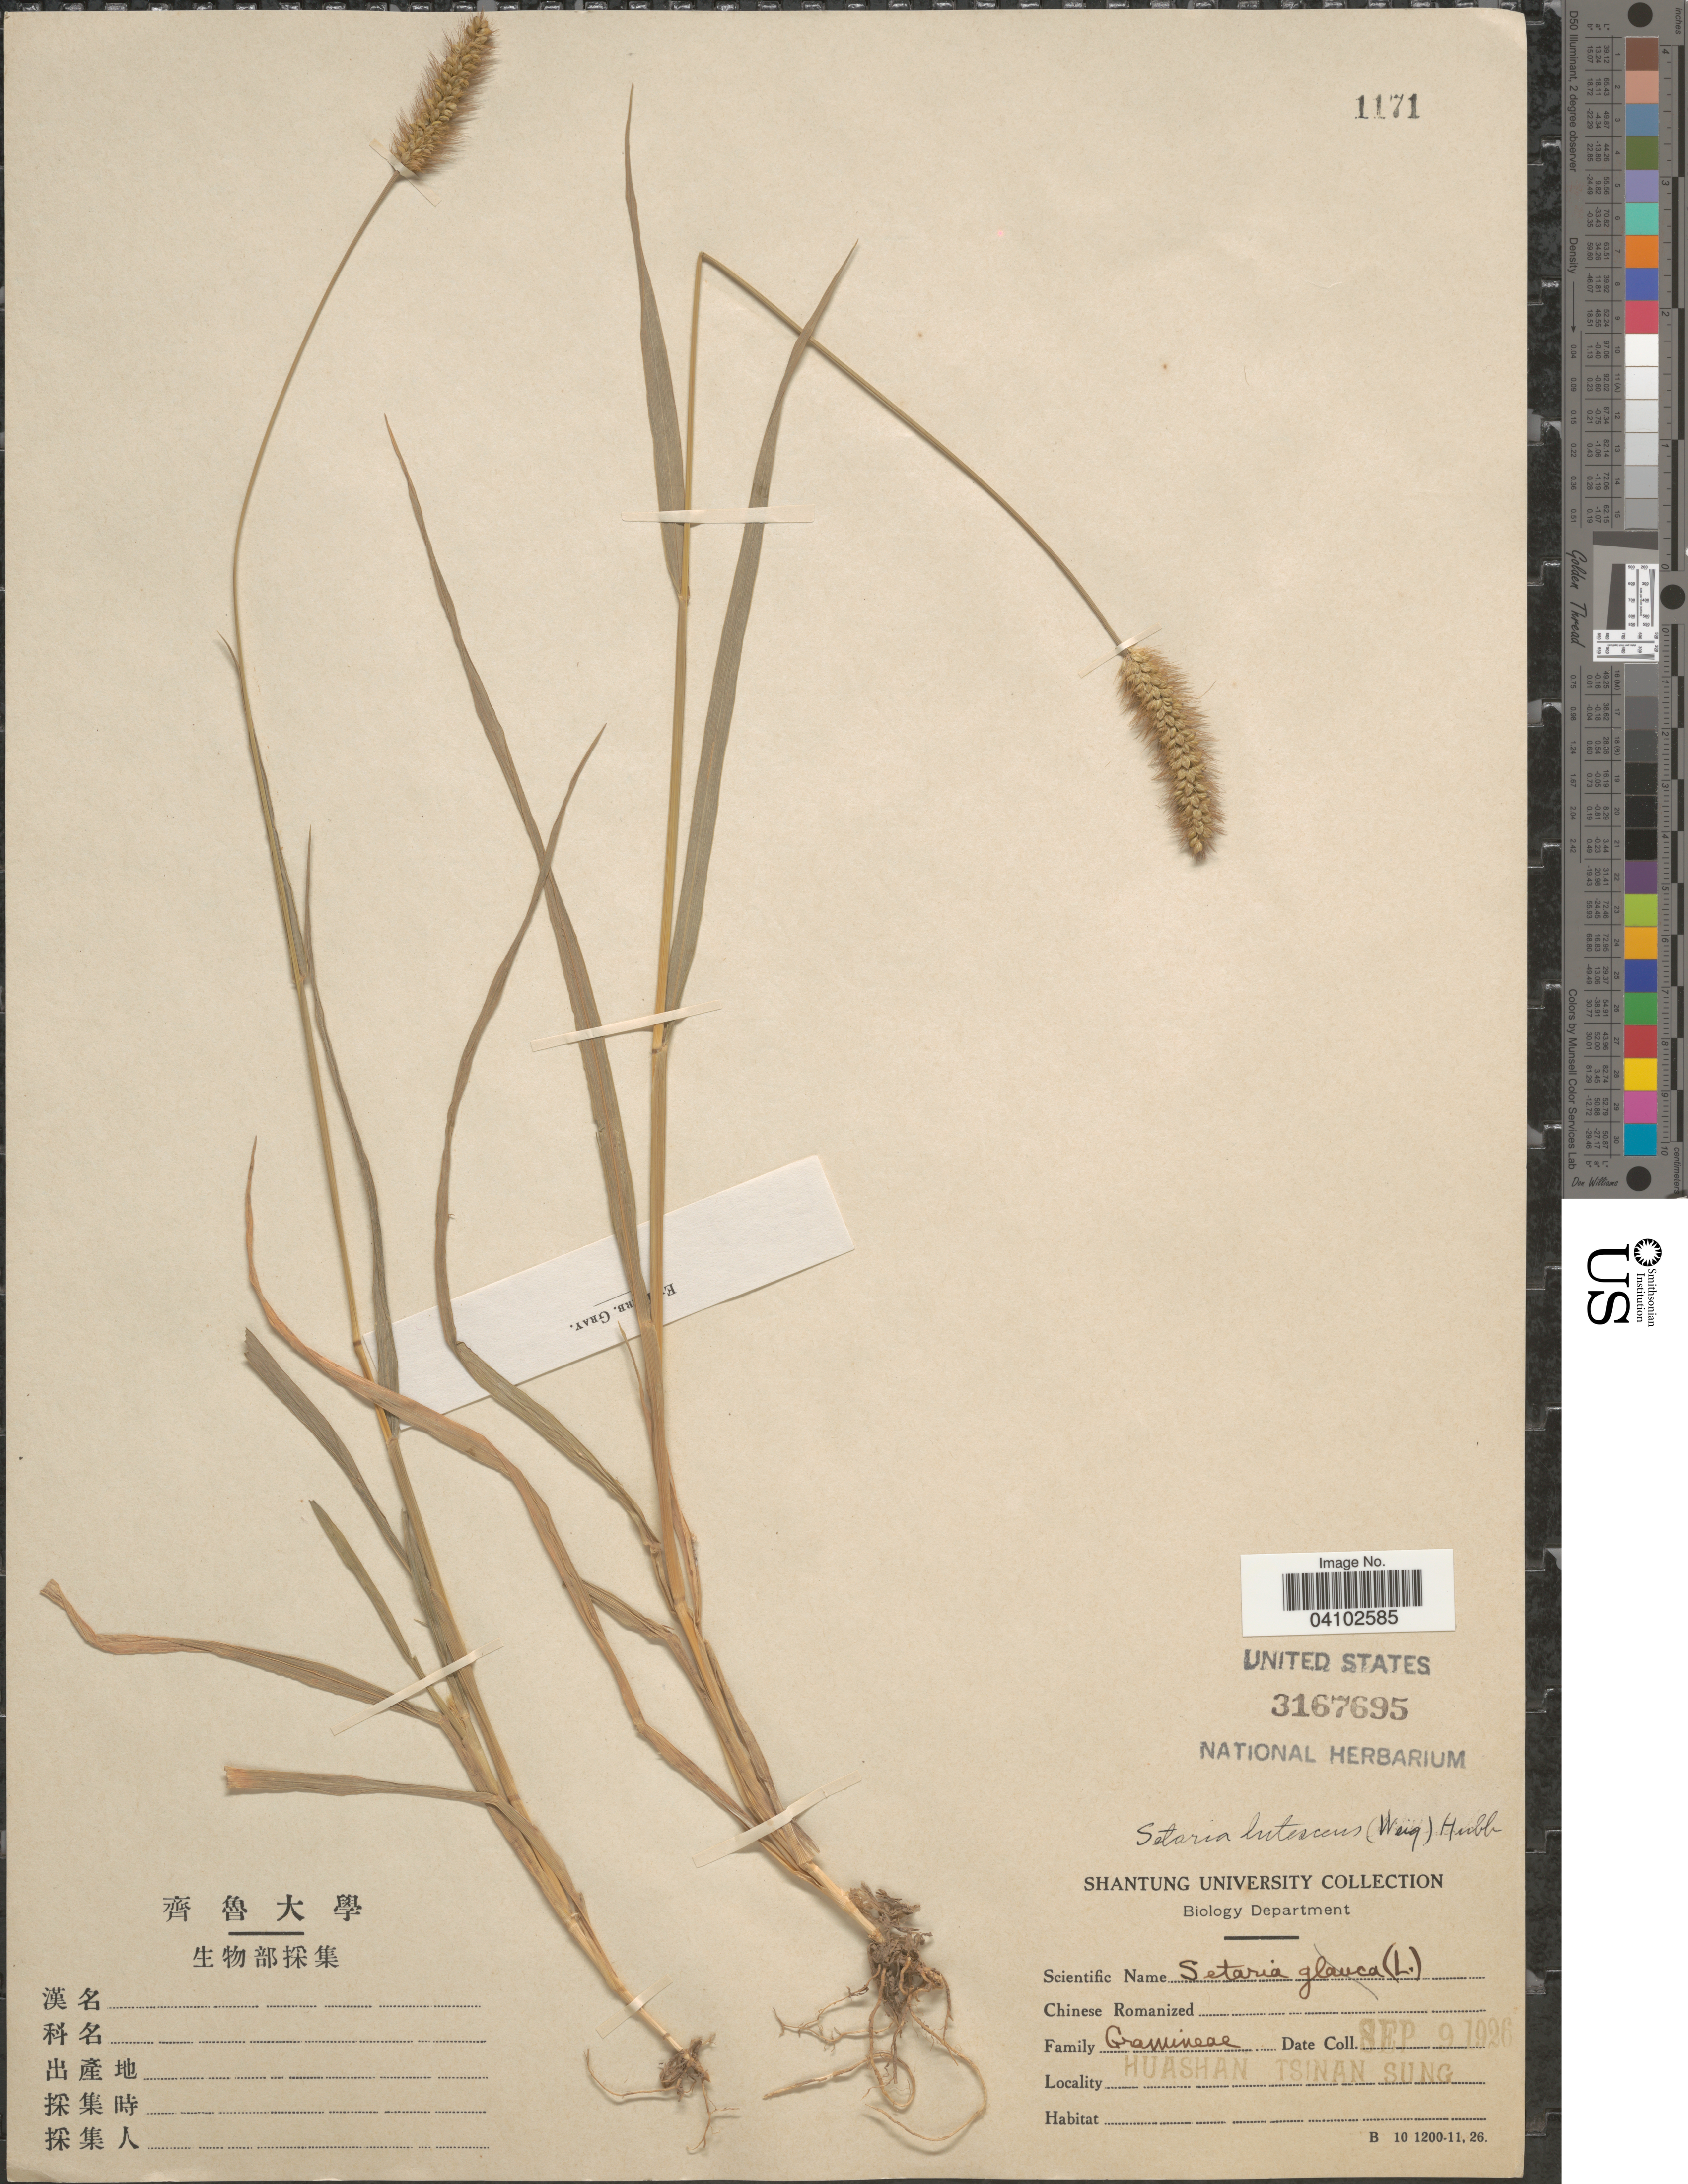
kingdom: Plantae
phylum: Tracheophyta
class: Liliopsida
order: Poales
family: Poaceae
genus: Cenchrus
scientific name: Cenchrus americanus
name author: (L.) Morrone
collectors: Shantung University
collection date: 1926-09-09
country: China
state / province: Shandong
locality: Huashan Tsinan Sung.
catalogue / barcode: US 3167695